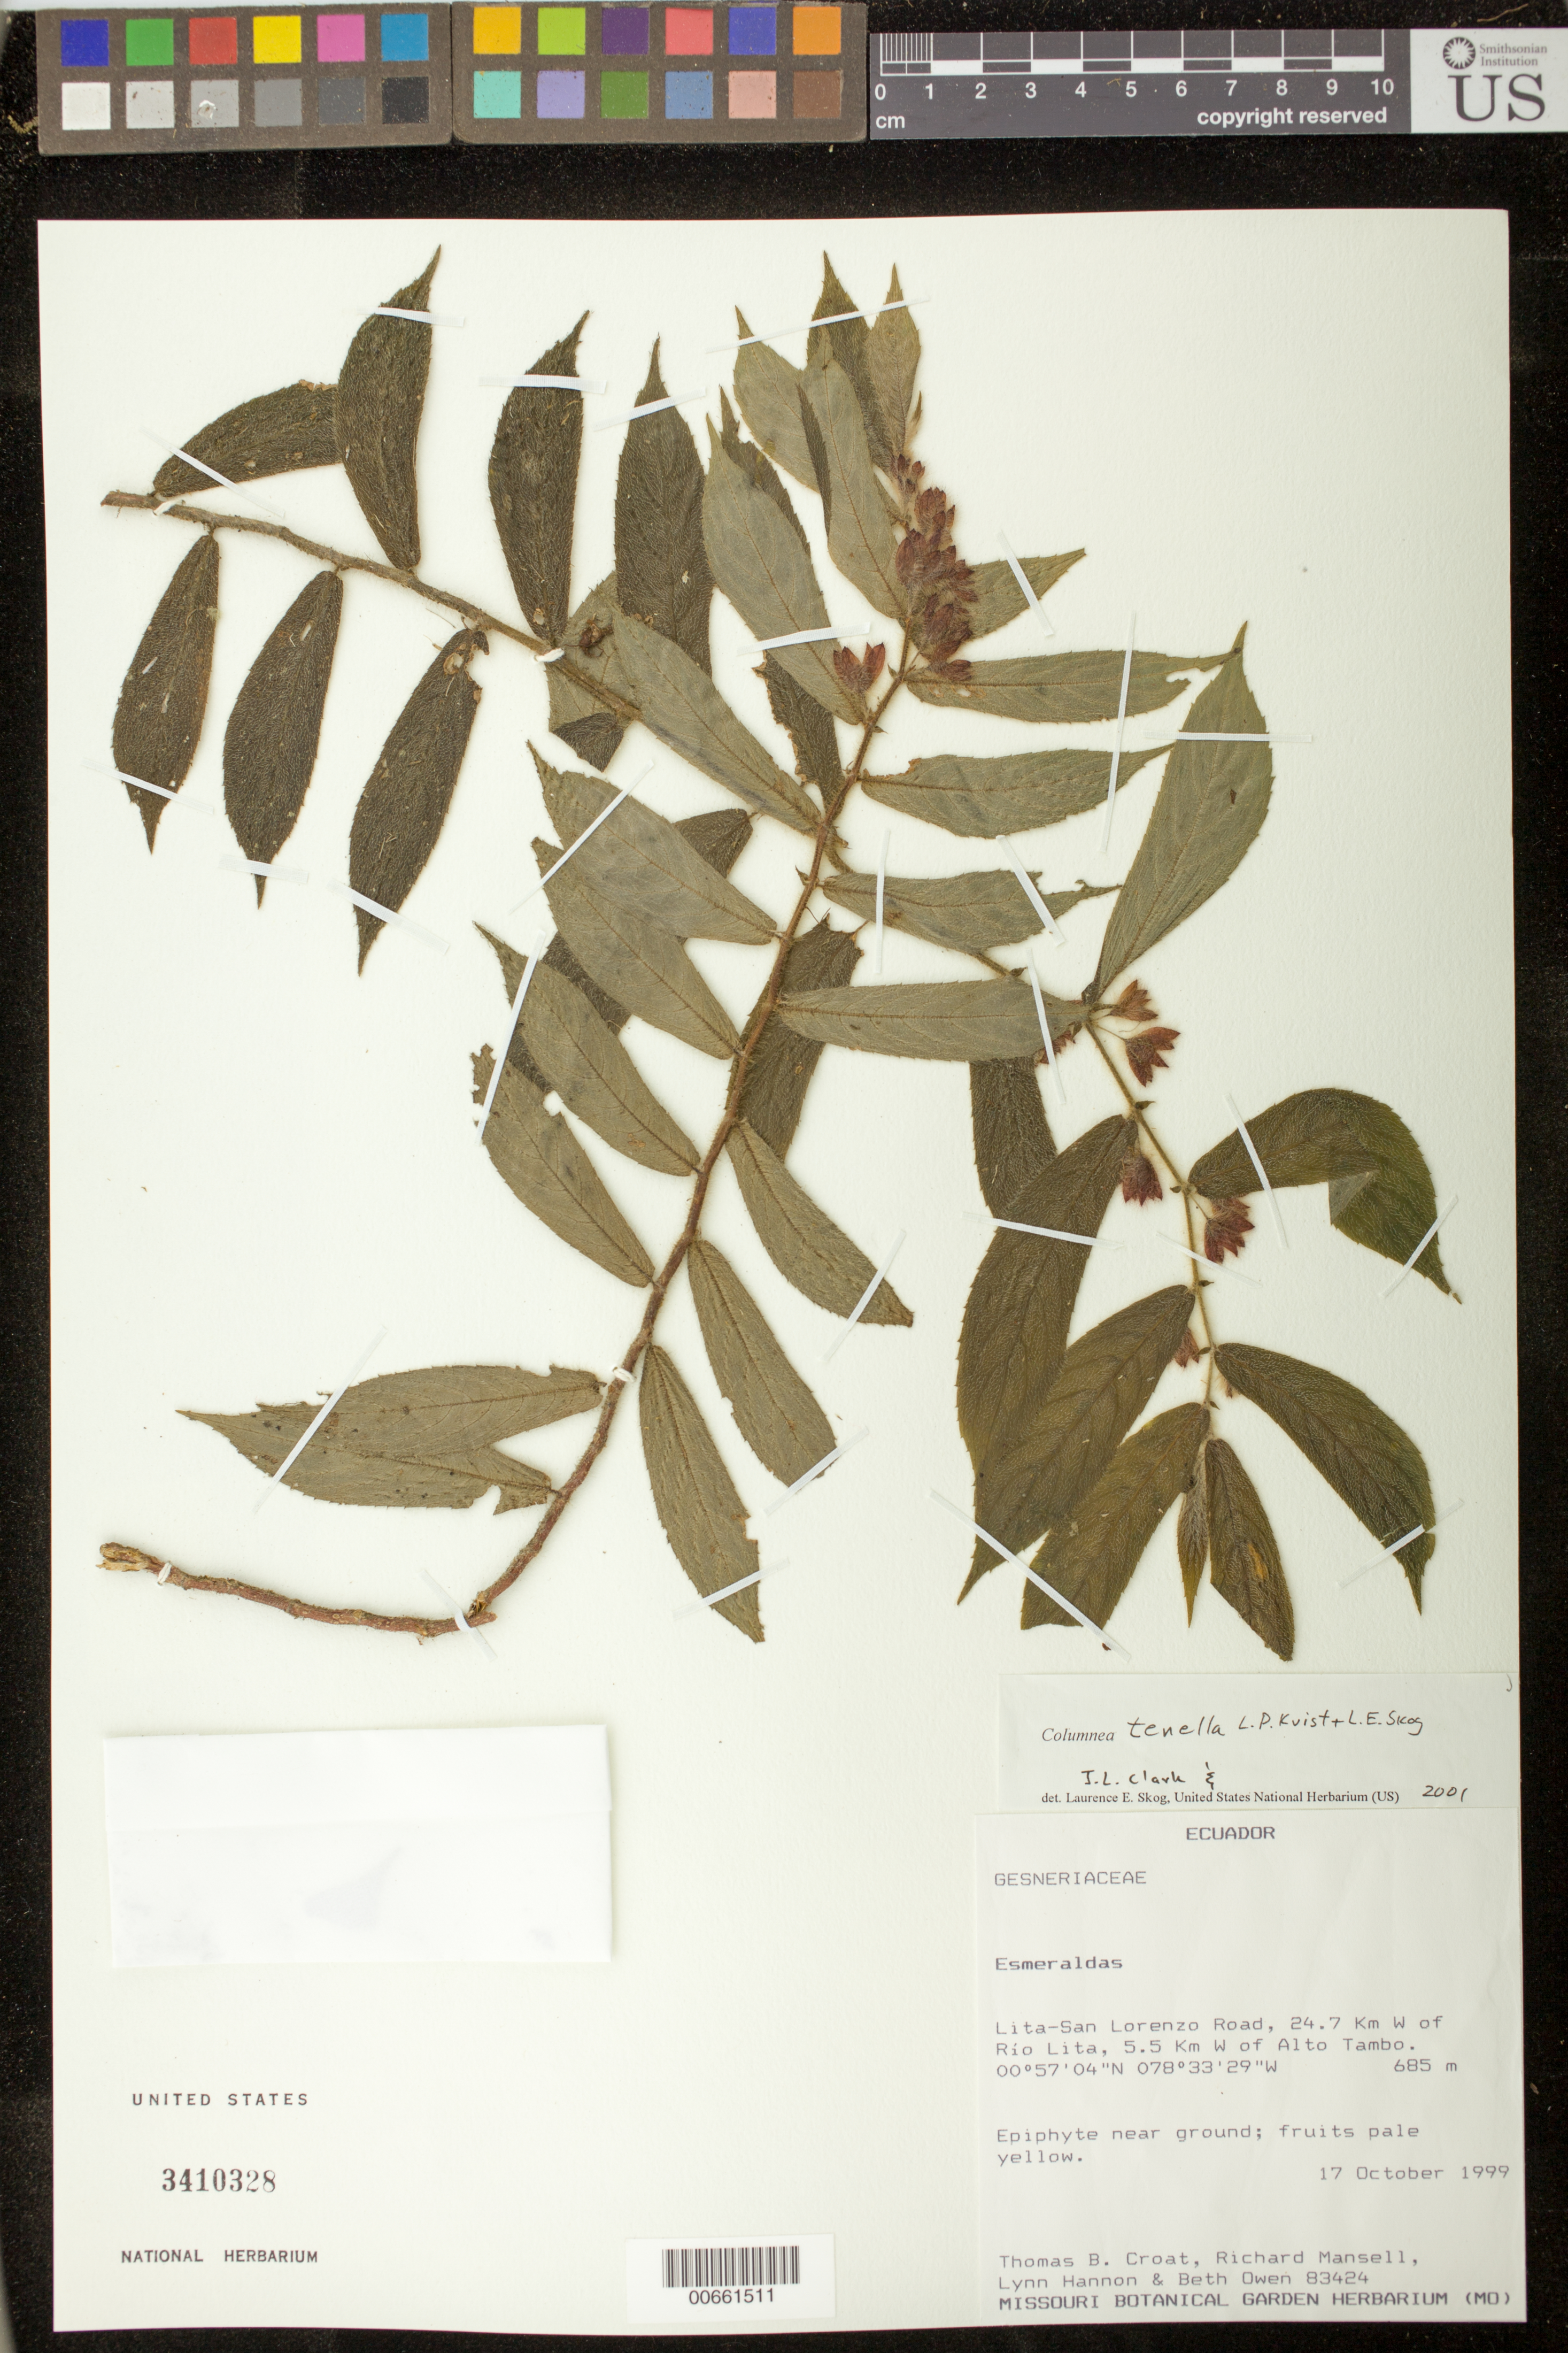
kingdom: Plantae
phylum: Tracheophyta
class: Magnoliopsida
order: Lamiales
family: Gesneriaceae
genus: Columnea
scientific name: Columnea tenella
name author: L.P. Kvist & L.E. Skog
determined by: Clark, J. L.; Skog, Laurence E.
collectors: T. B. Croat, R. Mansell, L. Hannon & B. Owen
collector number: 83424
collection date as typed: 17 Oct 1999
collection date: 1999-10-17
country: Ecuador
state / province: Esmeraldas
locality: Lita-San Lorenzo Road, 24.7 km W of Río Lita, 5.5 W of Alto Tambo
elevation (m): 685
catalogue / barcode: US 3410328